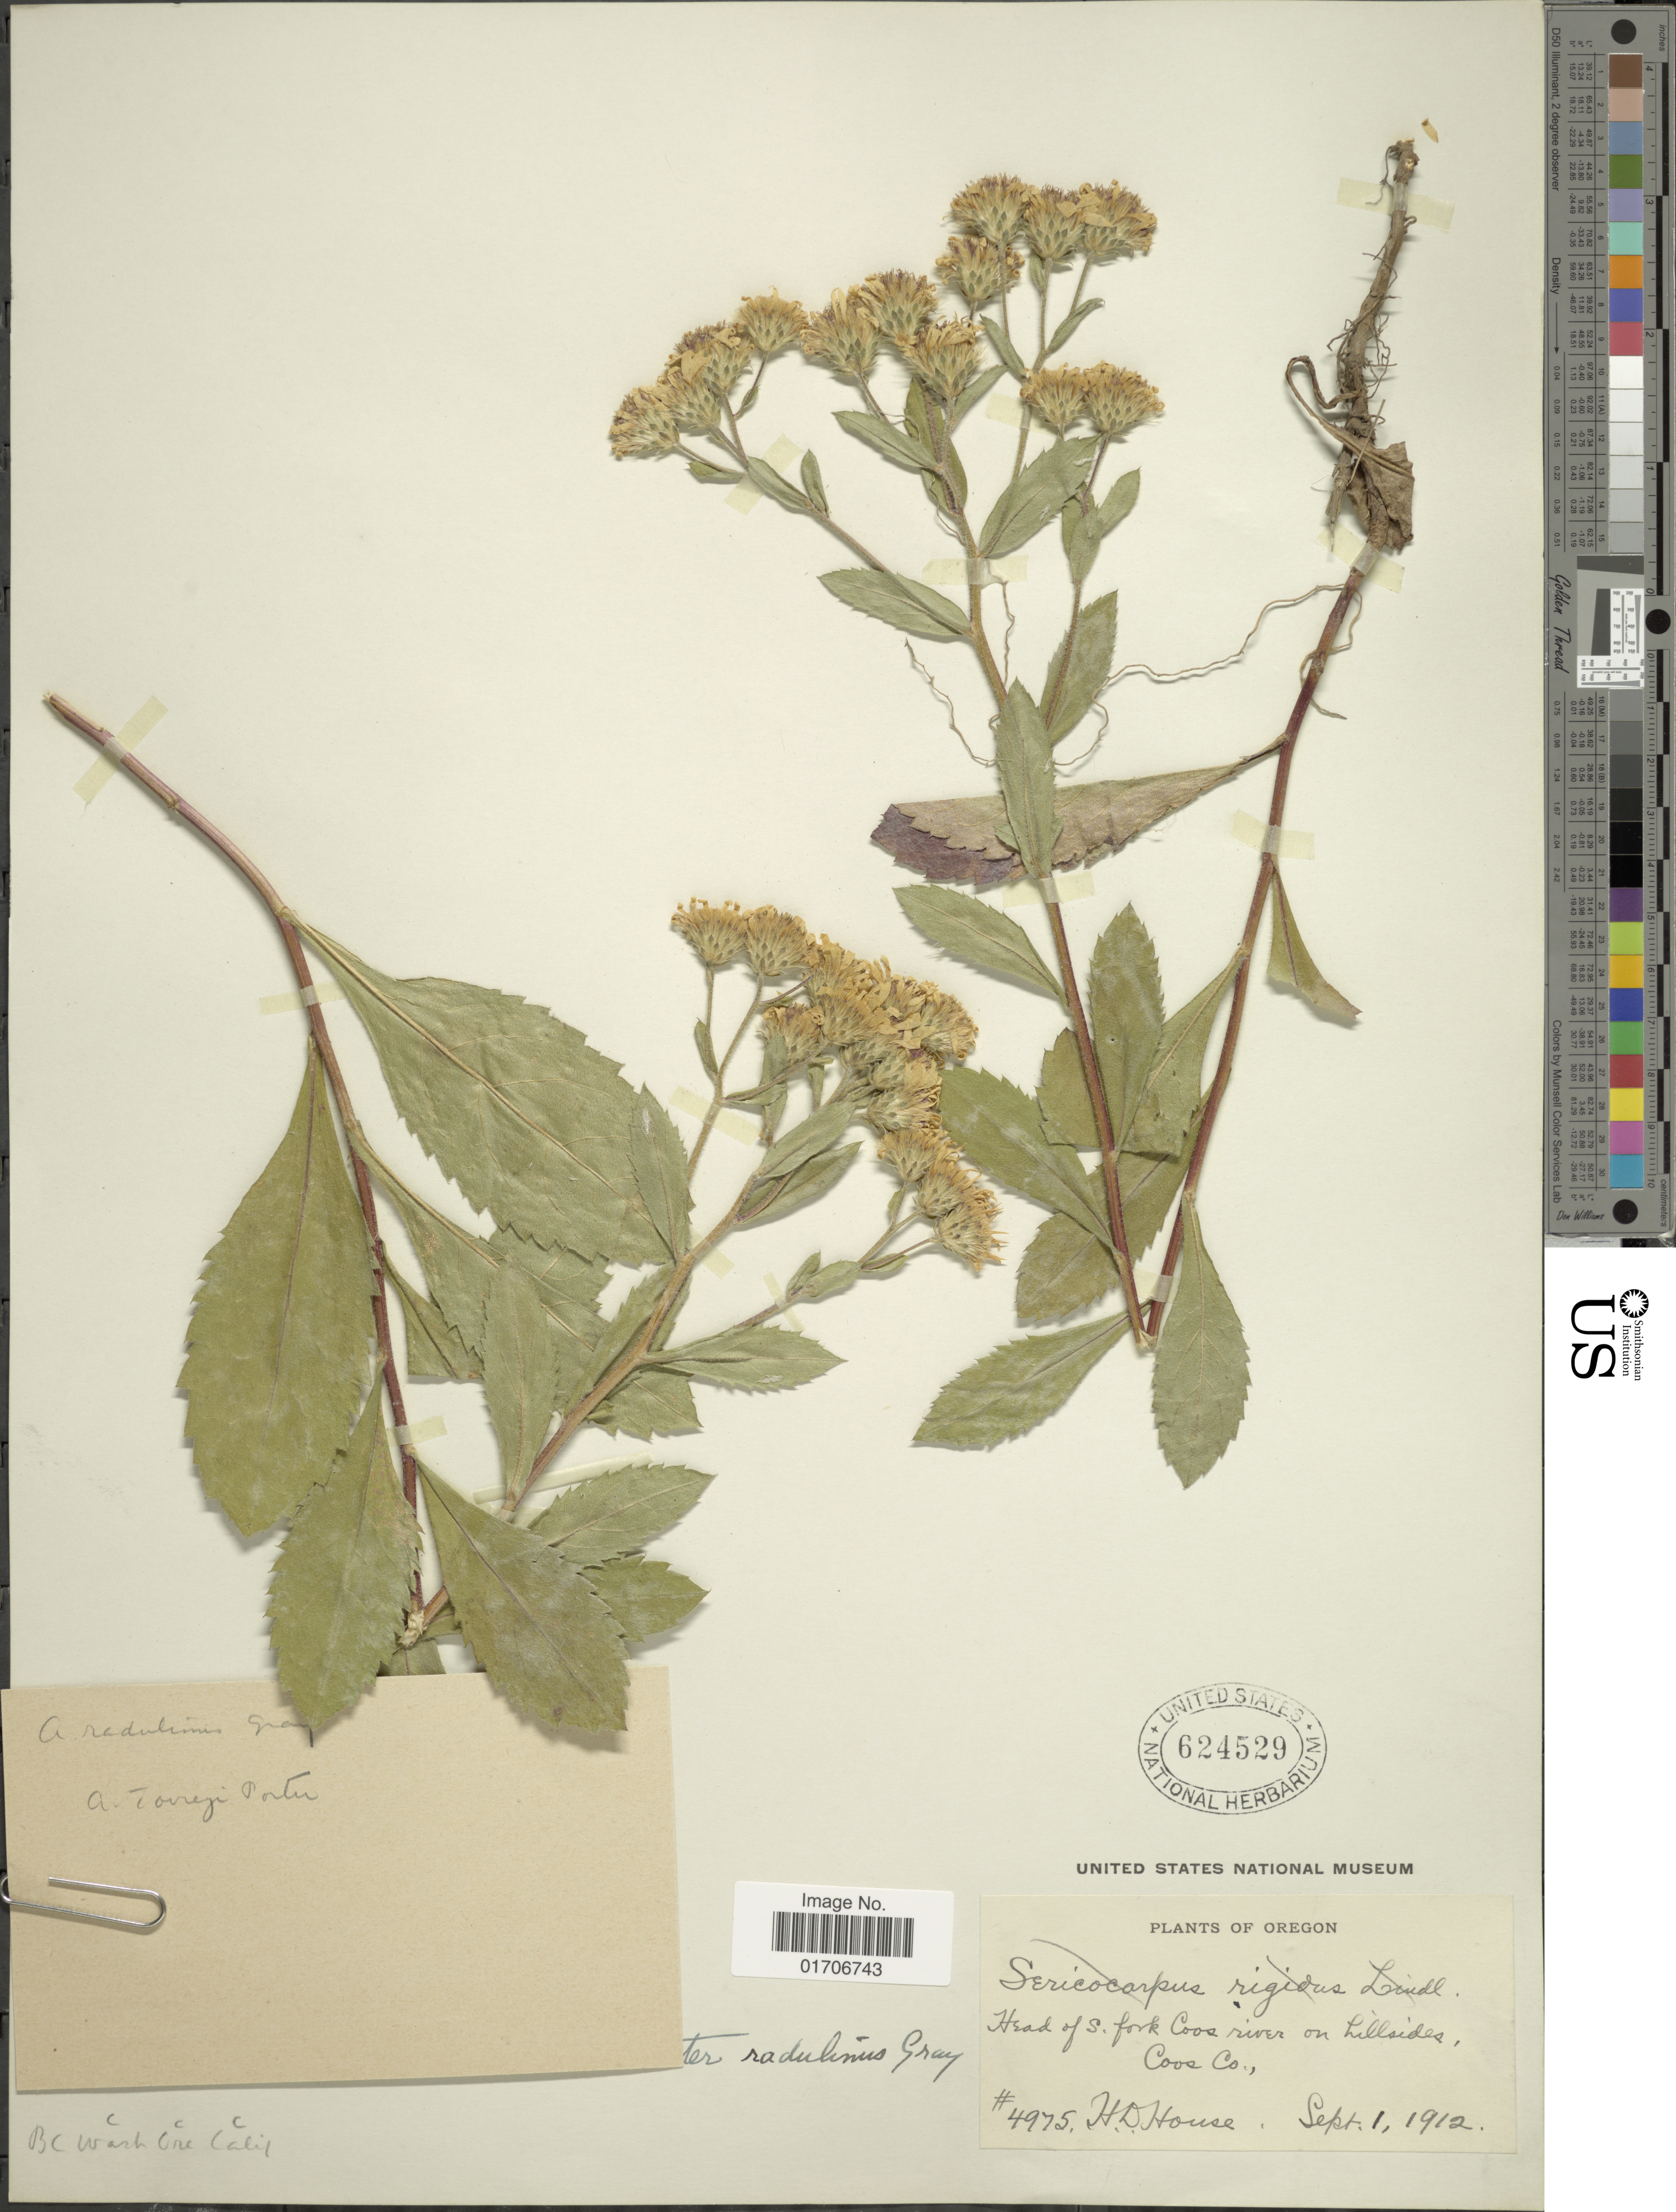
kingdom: Plantae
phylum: Tracheophyta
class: Magnoliopsida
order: Asterales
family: Asteraceae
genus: Eurybia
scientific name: Eurybia radulina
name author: (A. Gray) G.L. Nesom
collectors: H. D. House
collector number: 4975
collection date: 1912-09-01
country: United States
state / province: Oregon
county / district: Coos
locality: Head of S. fork Coos river on hillsides, Coos Co.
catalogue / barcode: US 624529